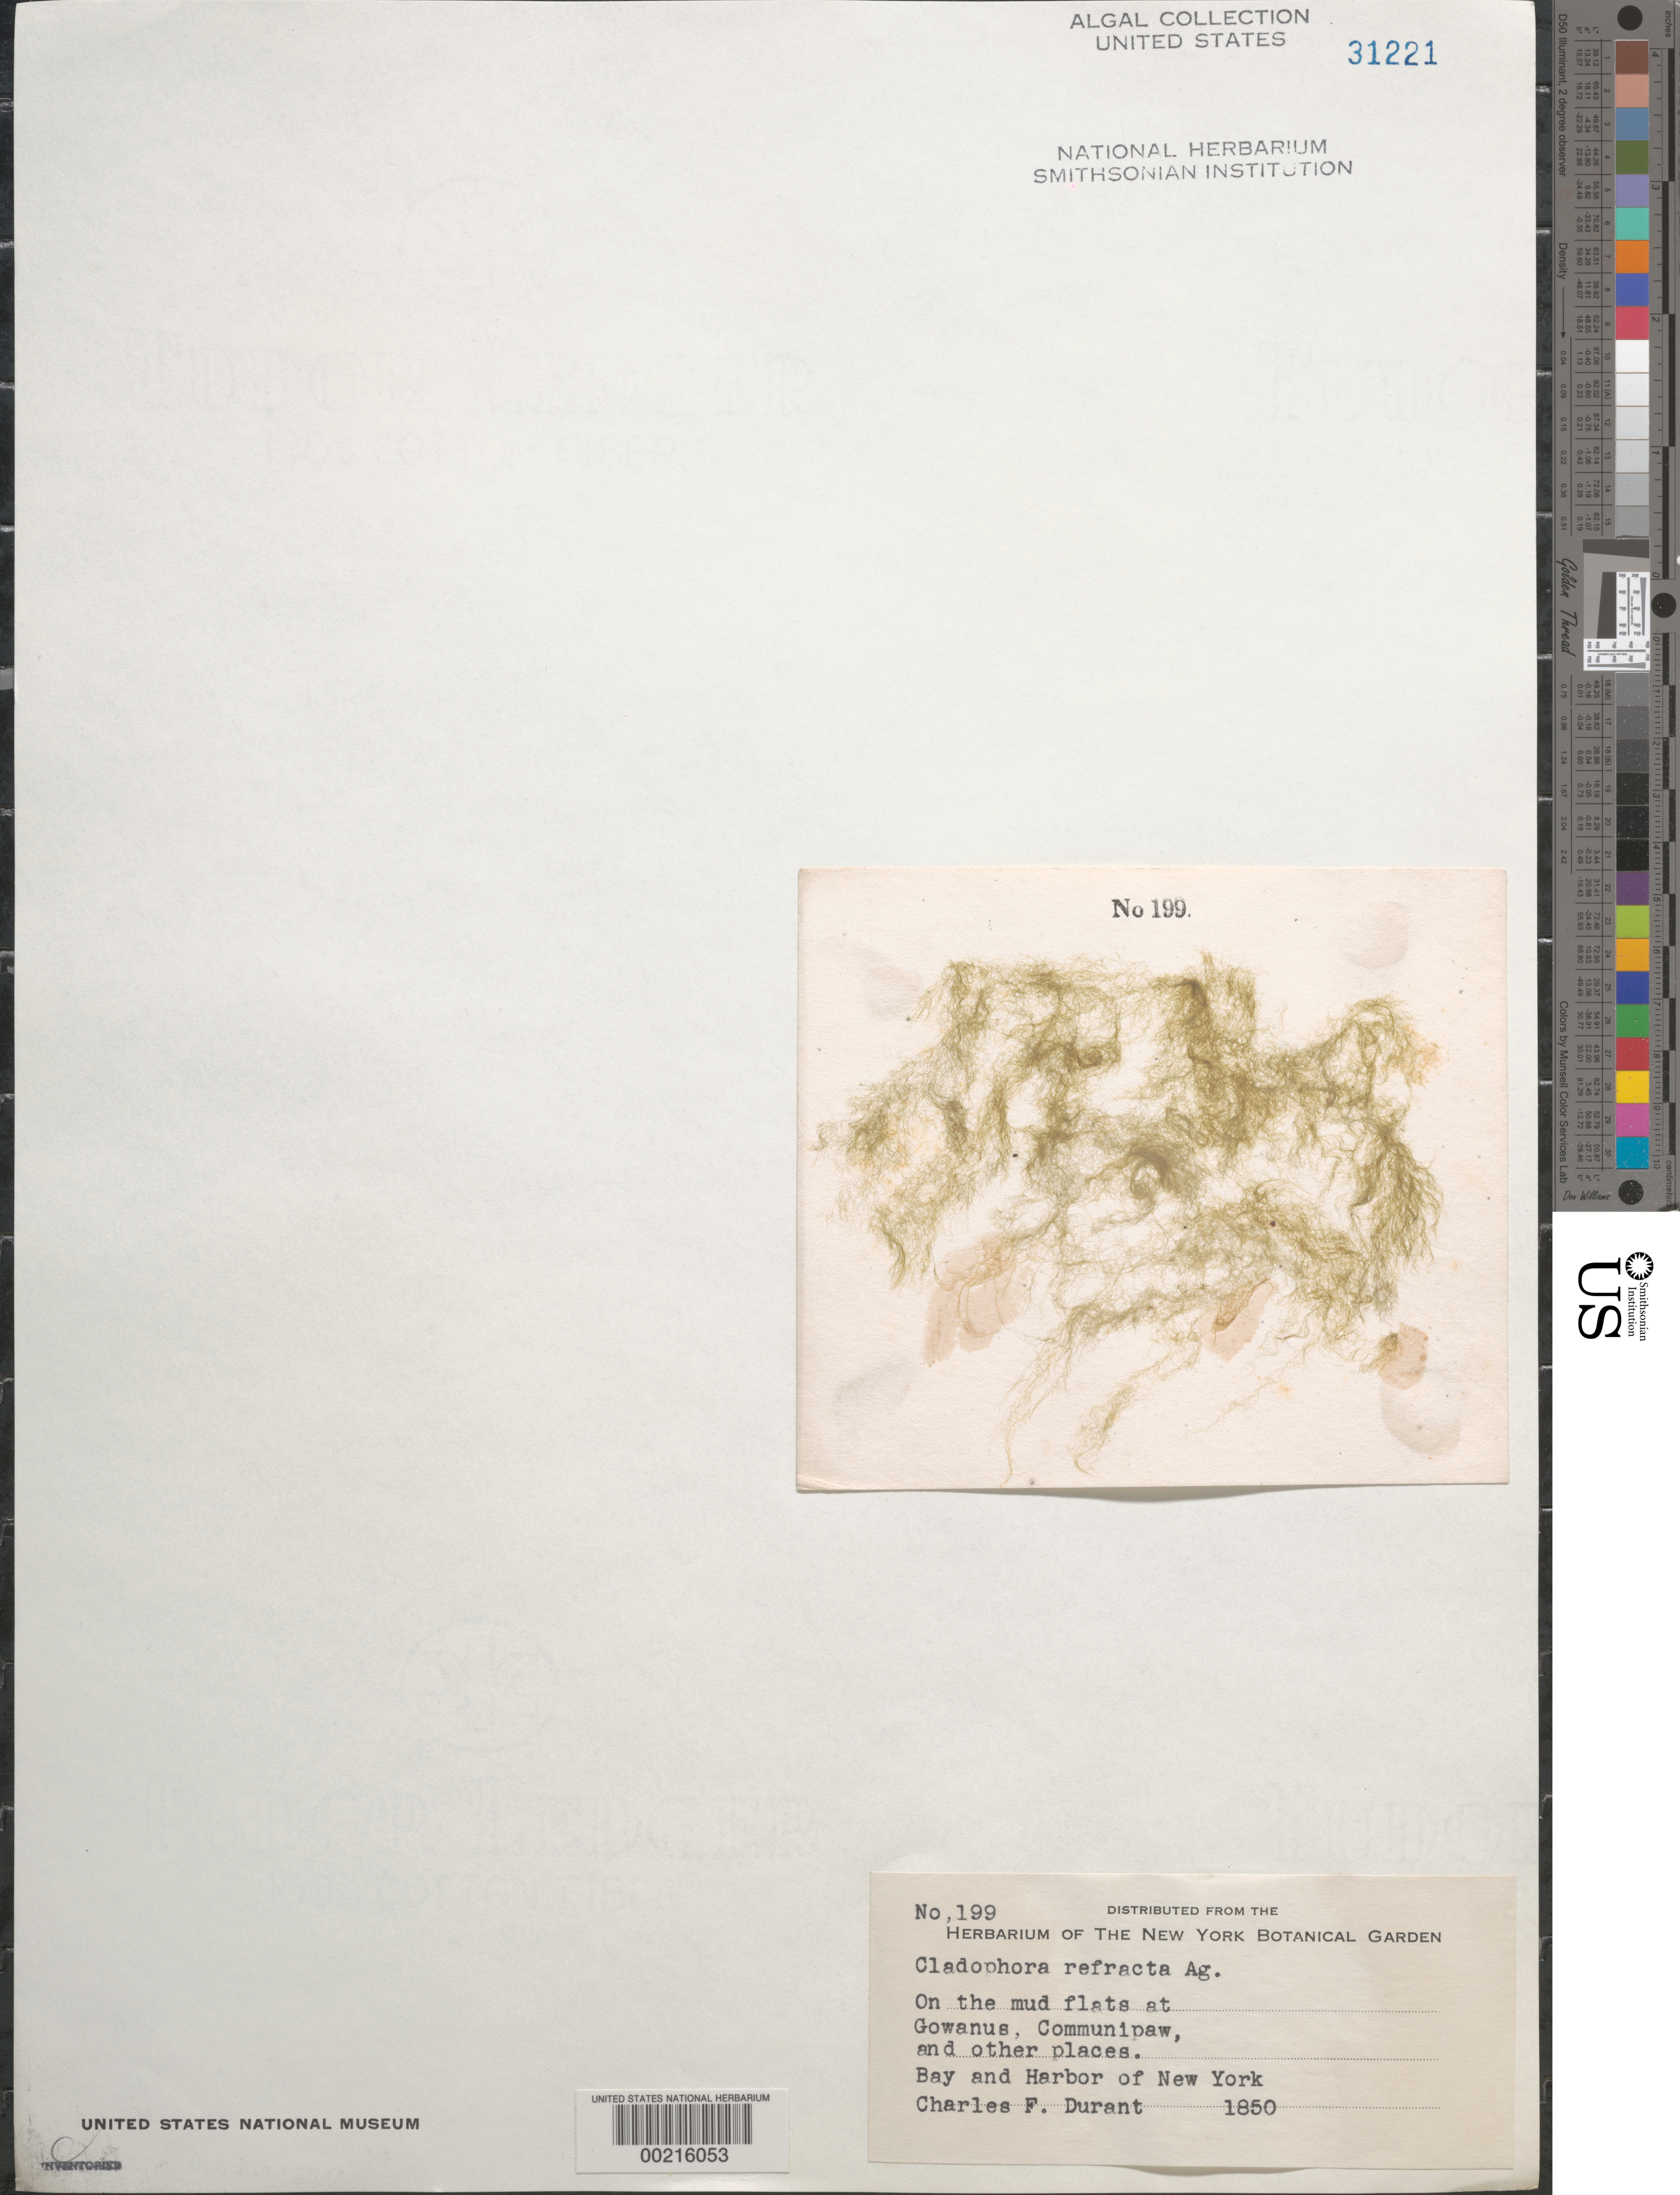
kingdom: Plantae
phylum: Chlorophyta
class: Ulvophyceae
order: Cladophorales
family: Cladophoraceae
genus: Cladophora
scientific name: Cladophora refracta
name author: (Roth) Kütz.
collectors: C. Durant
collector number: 199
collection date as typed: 1850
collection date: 1850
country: United States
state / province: New York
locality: New York Bay and New York Harbor, Gowanus, Communipaw, etc.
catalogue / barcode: US 31221